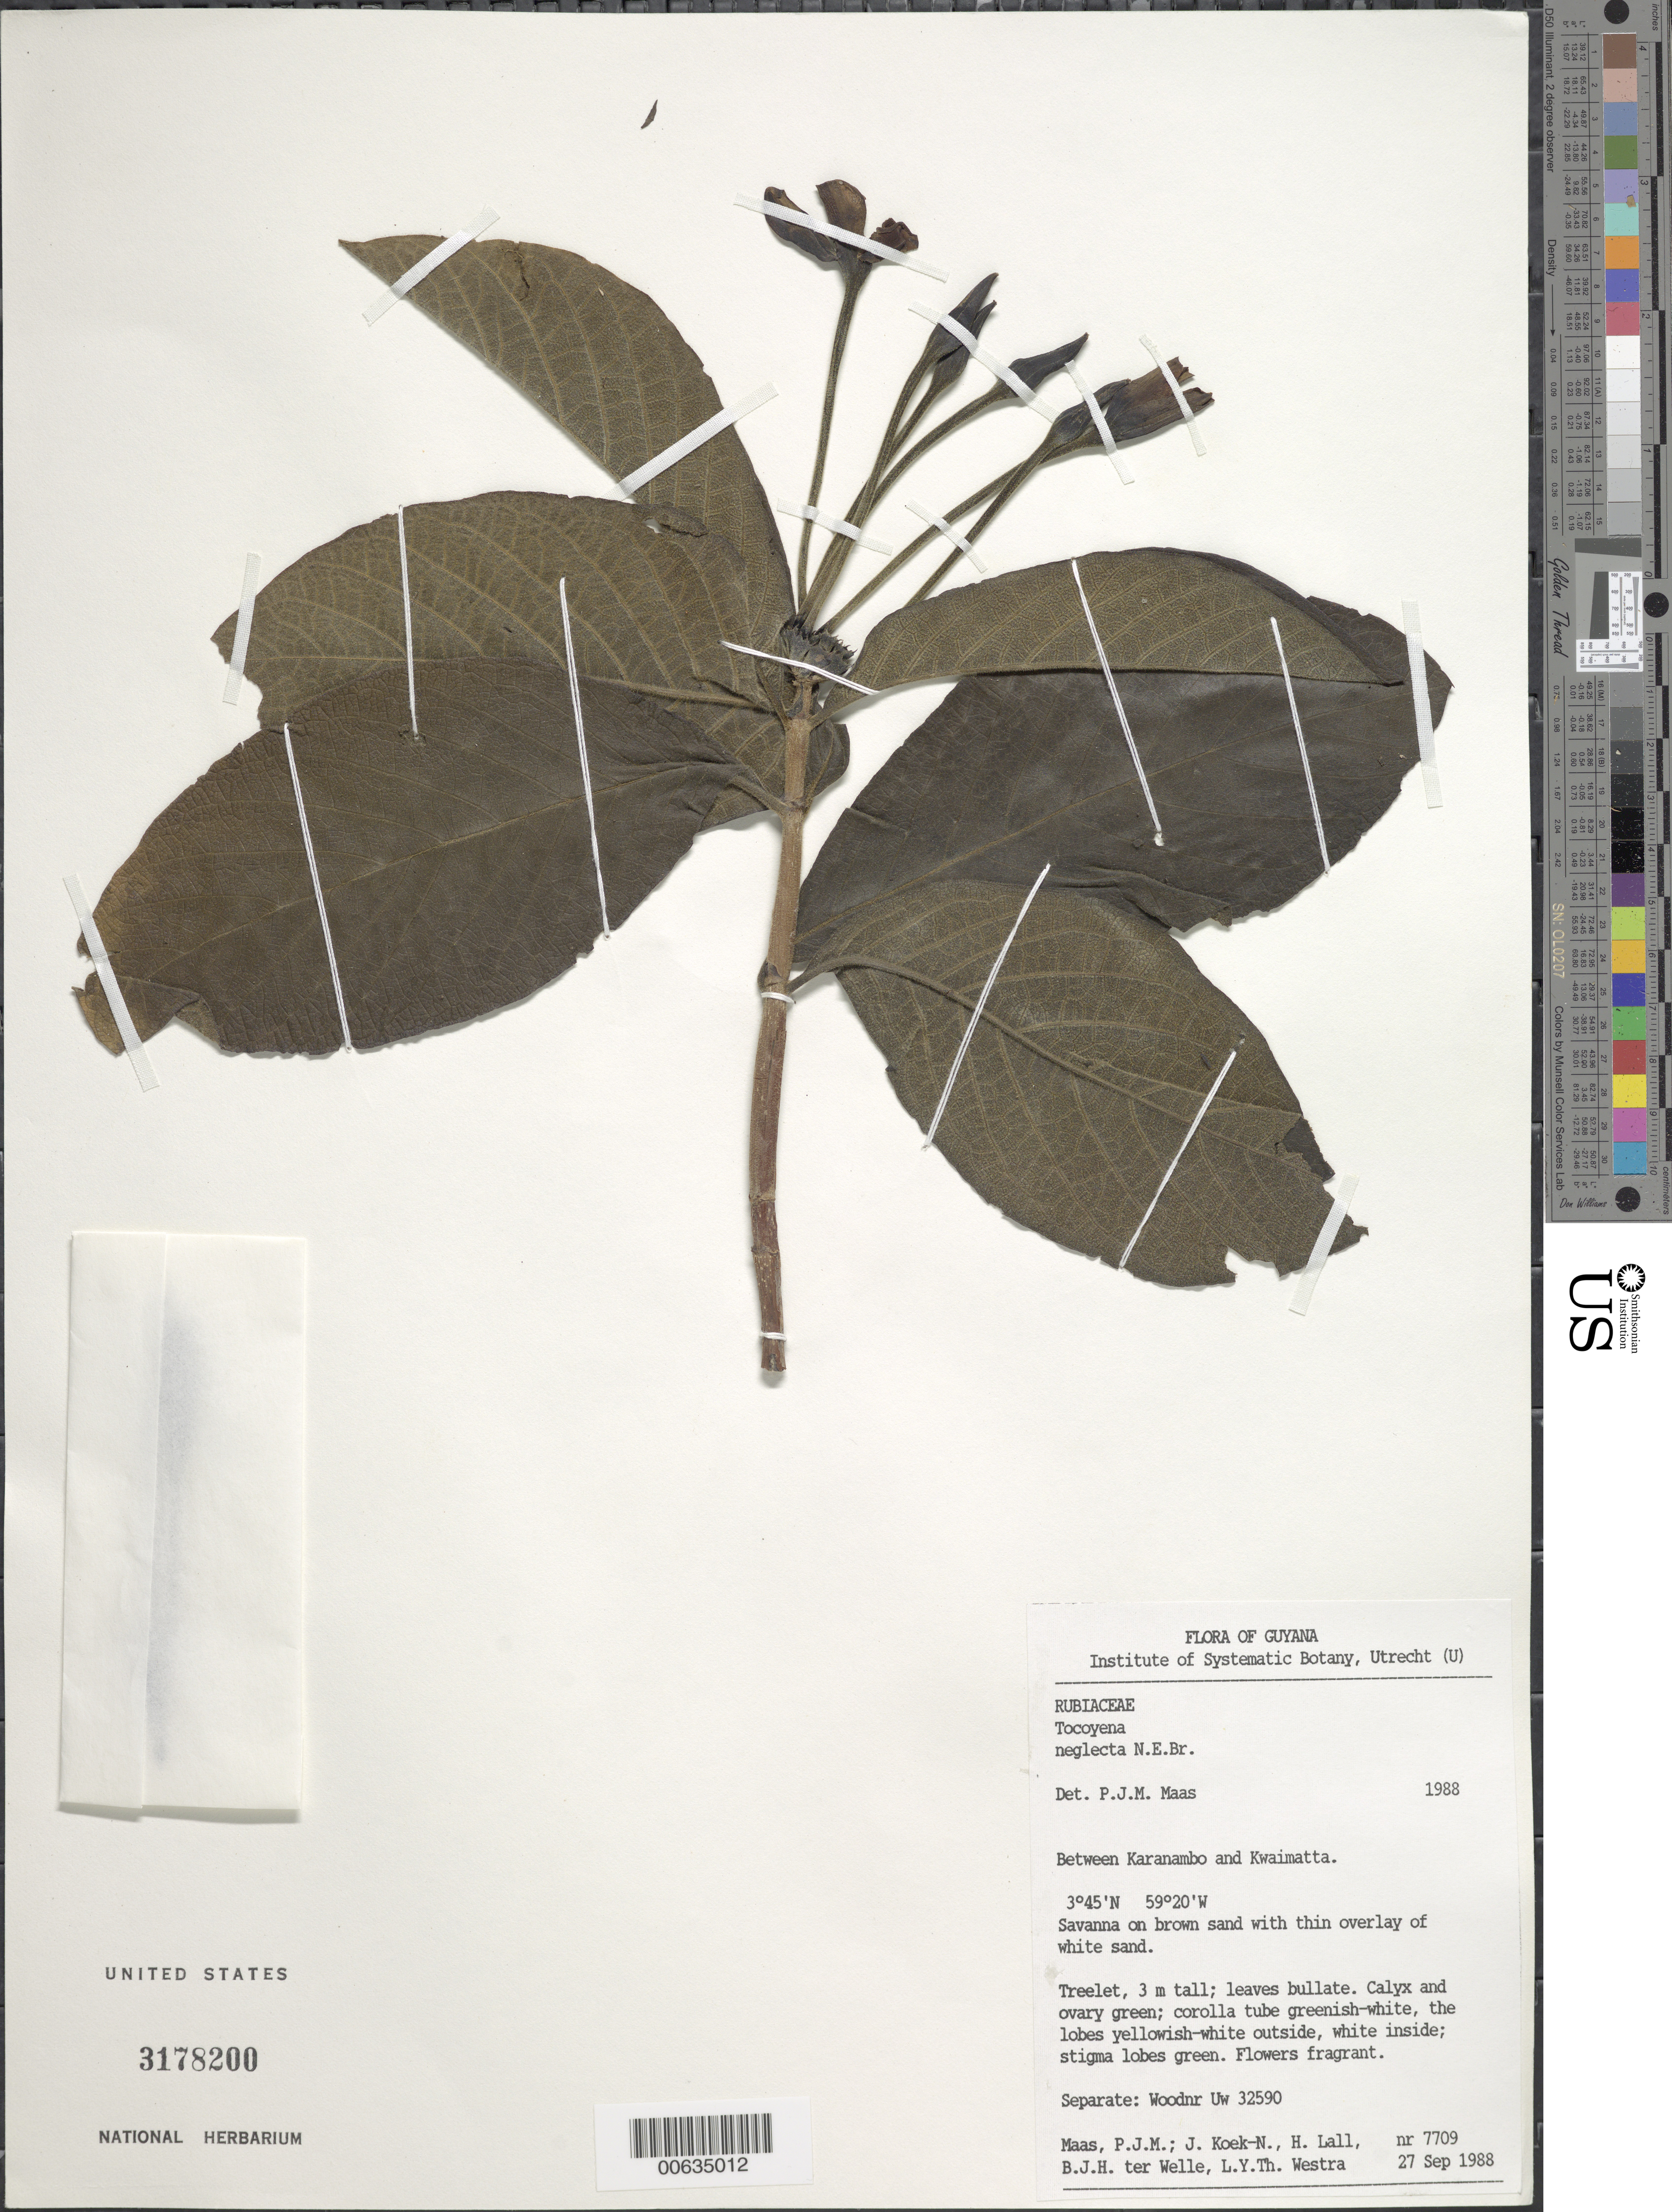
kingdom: Plantae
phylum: Tracheophyta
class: Magnoliopsida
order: Gentianales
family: Rubiaceae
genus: Tocoyena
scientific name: Tocoyena neglecta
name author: N.E. Br.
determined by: Maas, Paul J. M.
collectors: P. Maas, J. Koek-Noorman, H. Lall, B. Welle & L. Y. T. Westra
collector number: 7709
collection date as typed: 27-Sep-88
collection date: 1988-09-27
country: Guyana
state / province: U. Takutu-U. Essequibo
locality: Karanambo to Kwaimatta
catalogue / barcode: US 3178200